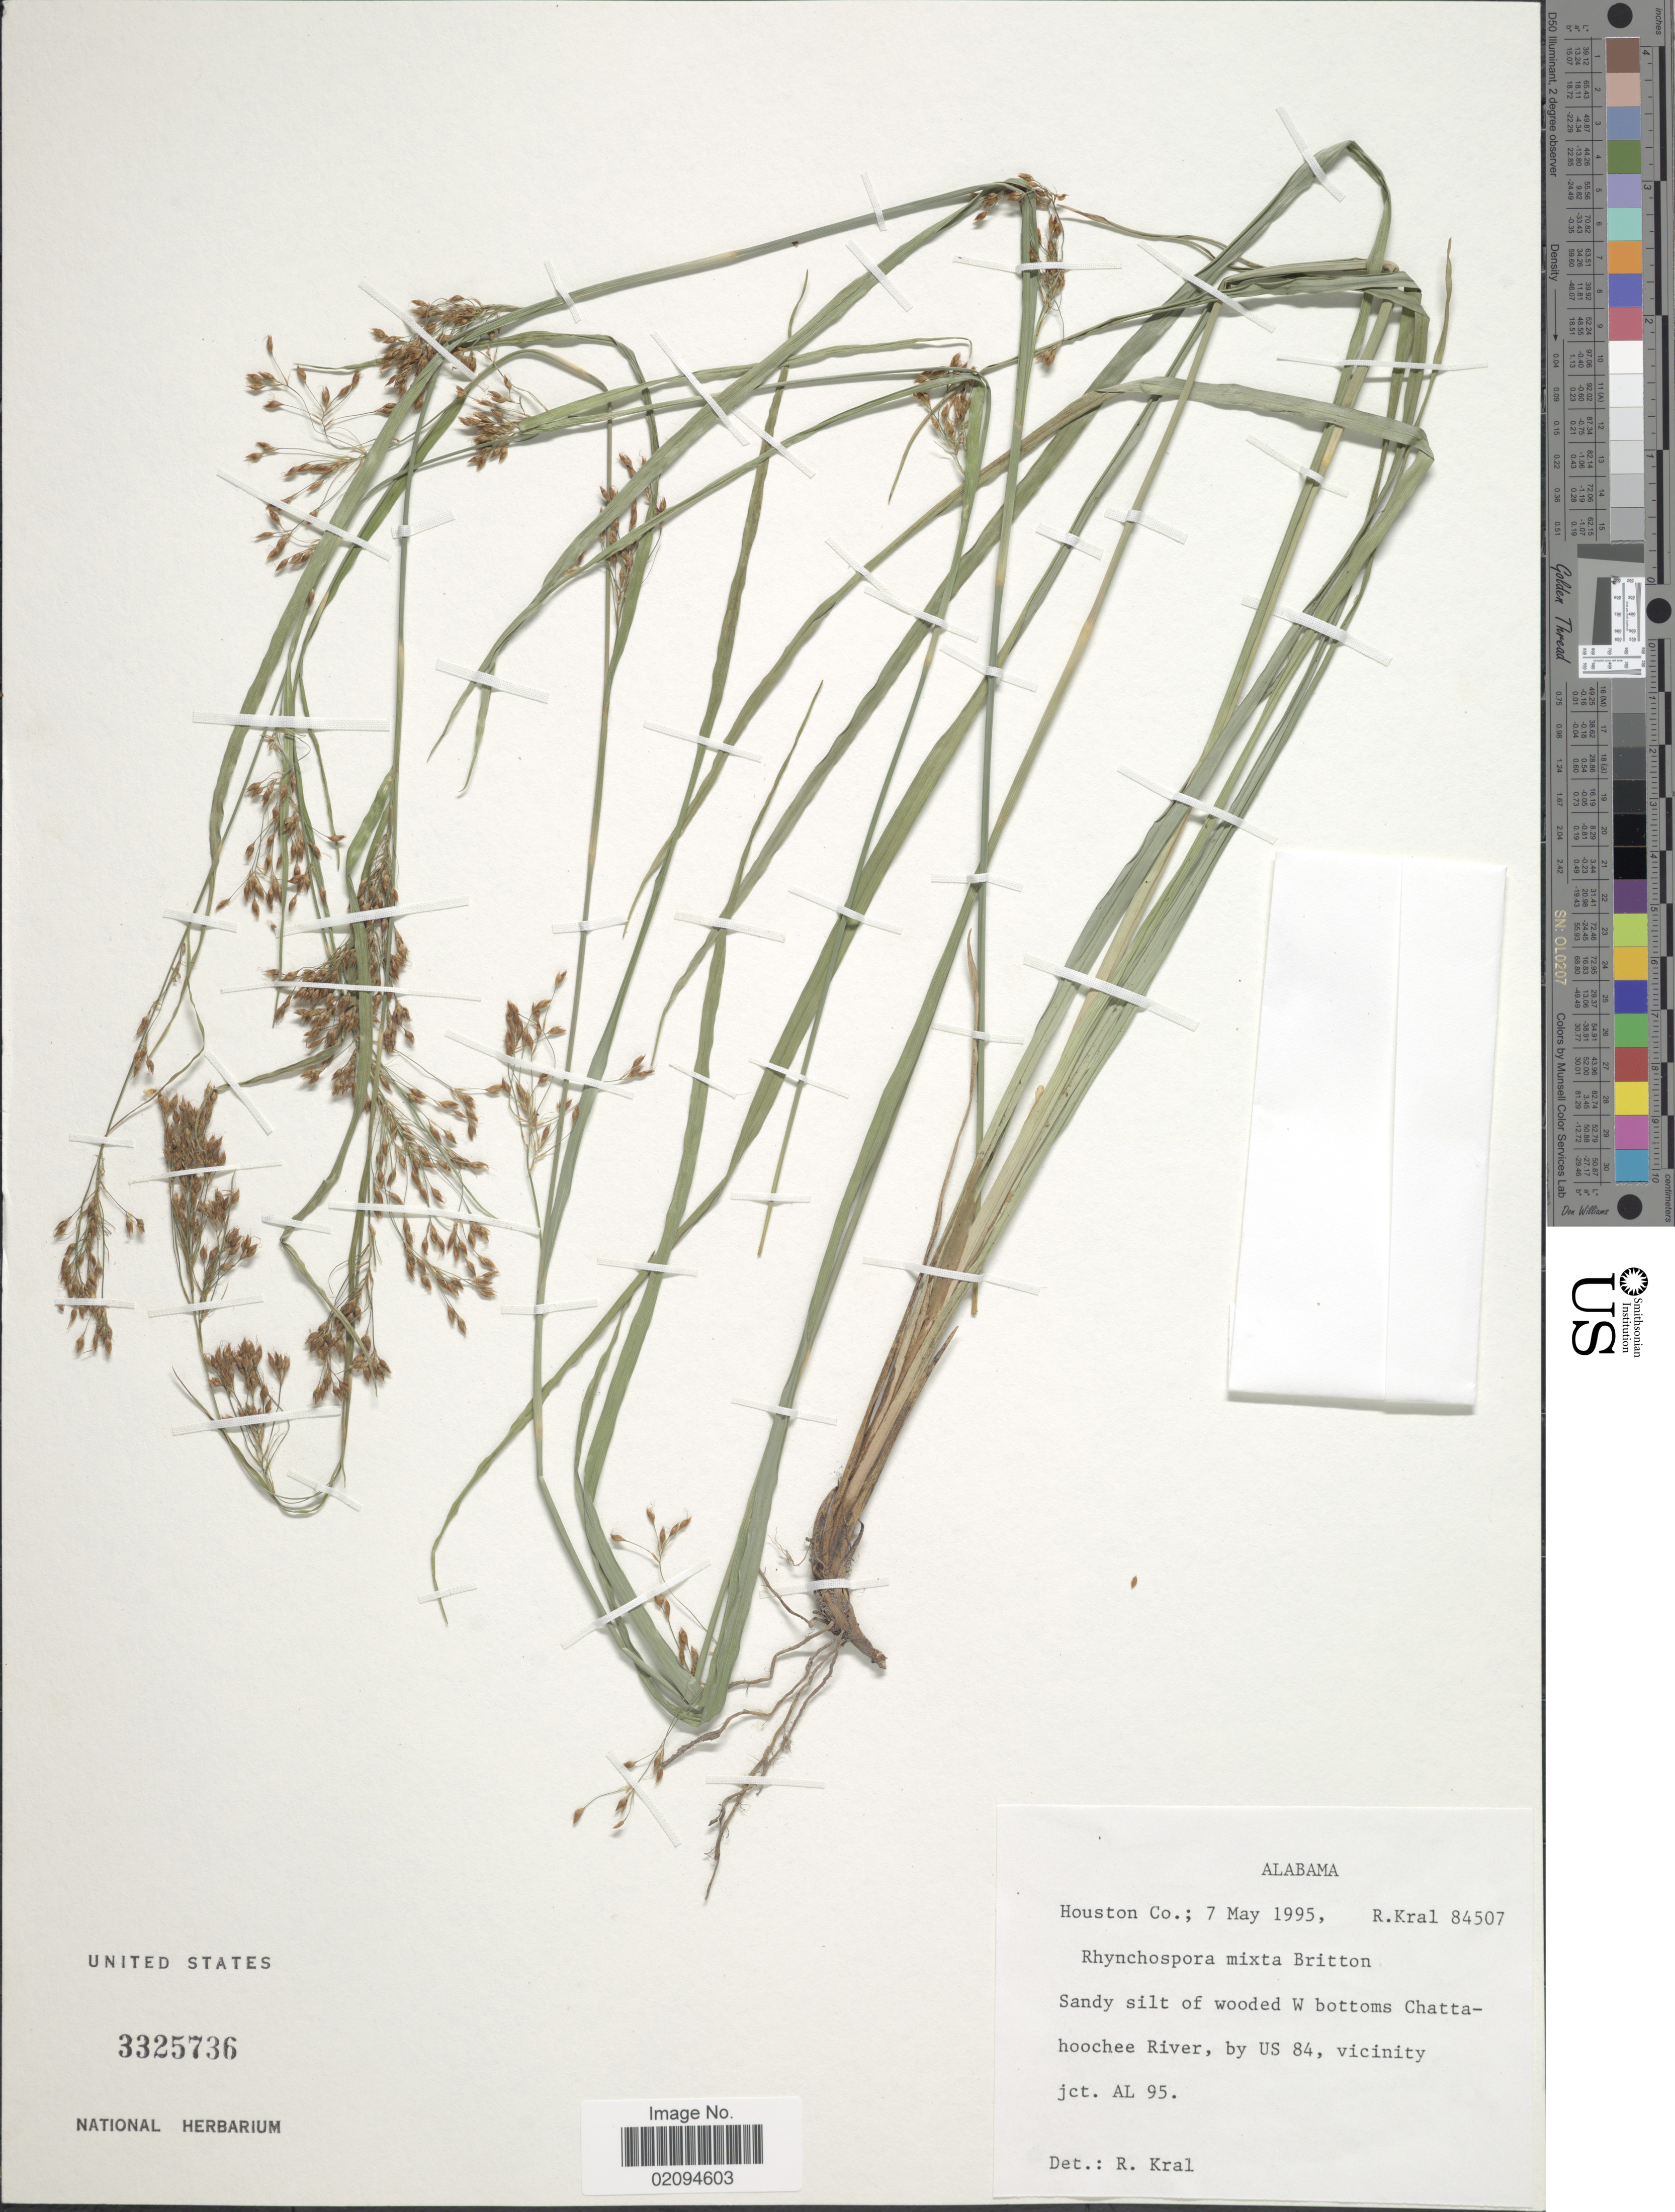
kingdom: Plantae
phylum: Tracheophyta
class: Liliopsida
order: Poales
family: Cyperaceae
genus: Rhynchospora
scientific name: Rhynchospora mixta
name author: Britton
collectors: R. Kral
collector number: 84507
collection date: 1995-05-07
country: United States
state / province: Alabama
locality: W bottoms Chattahoochee River, by US 84, vicinity jct. AL 95.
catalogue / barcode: US 3325736